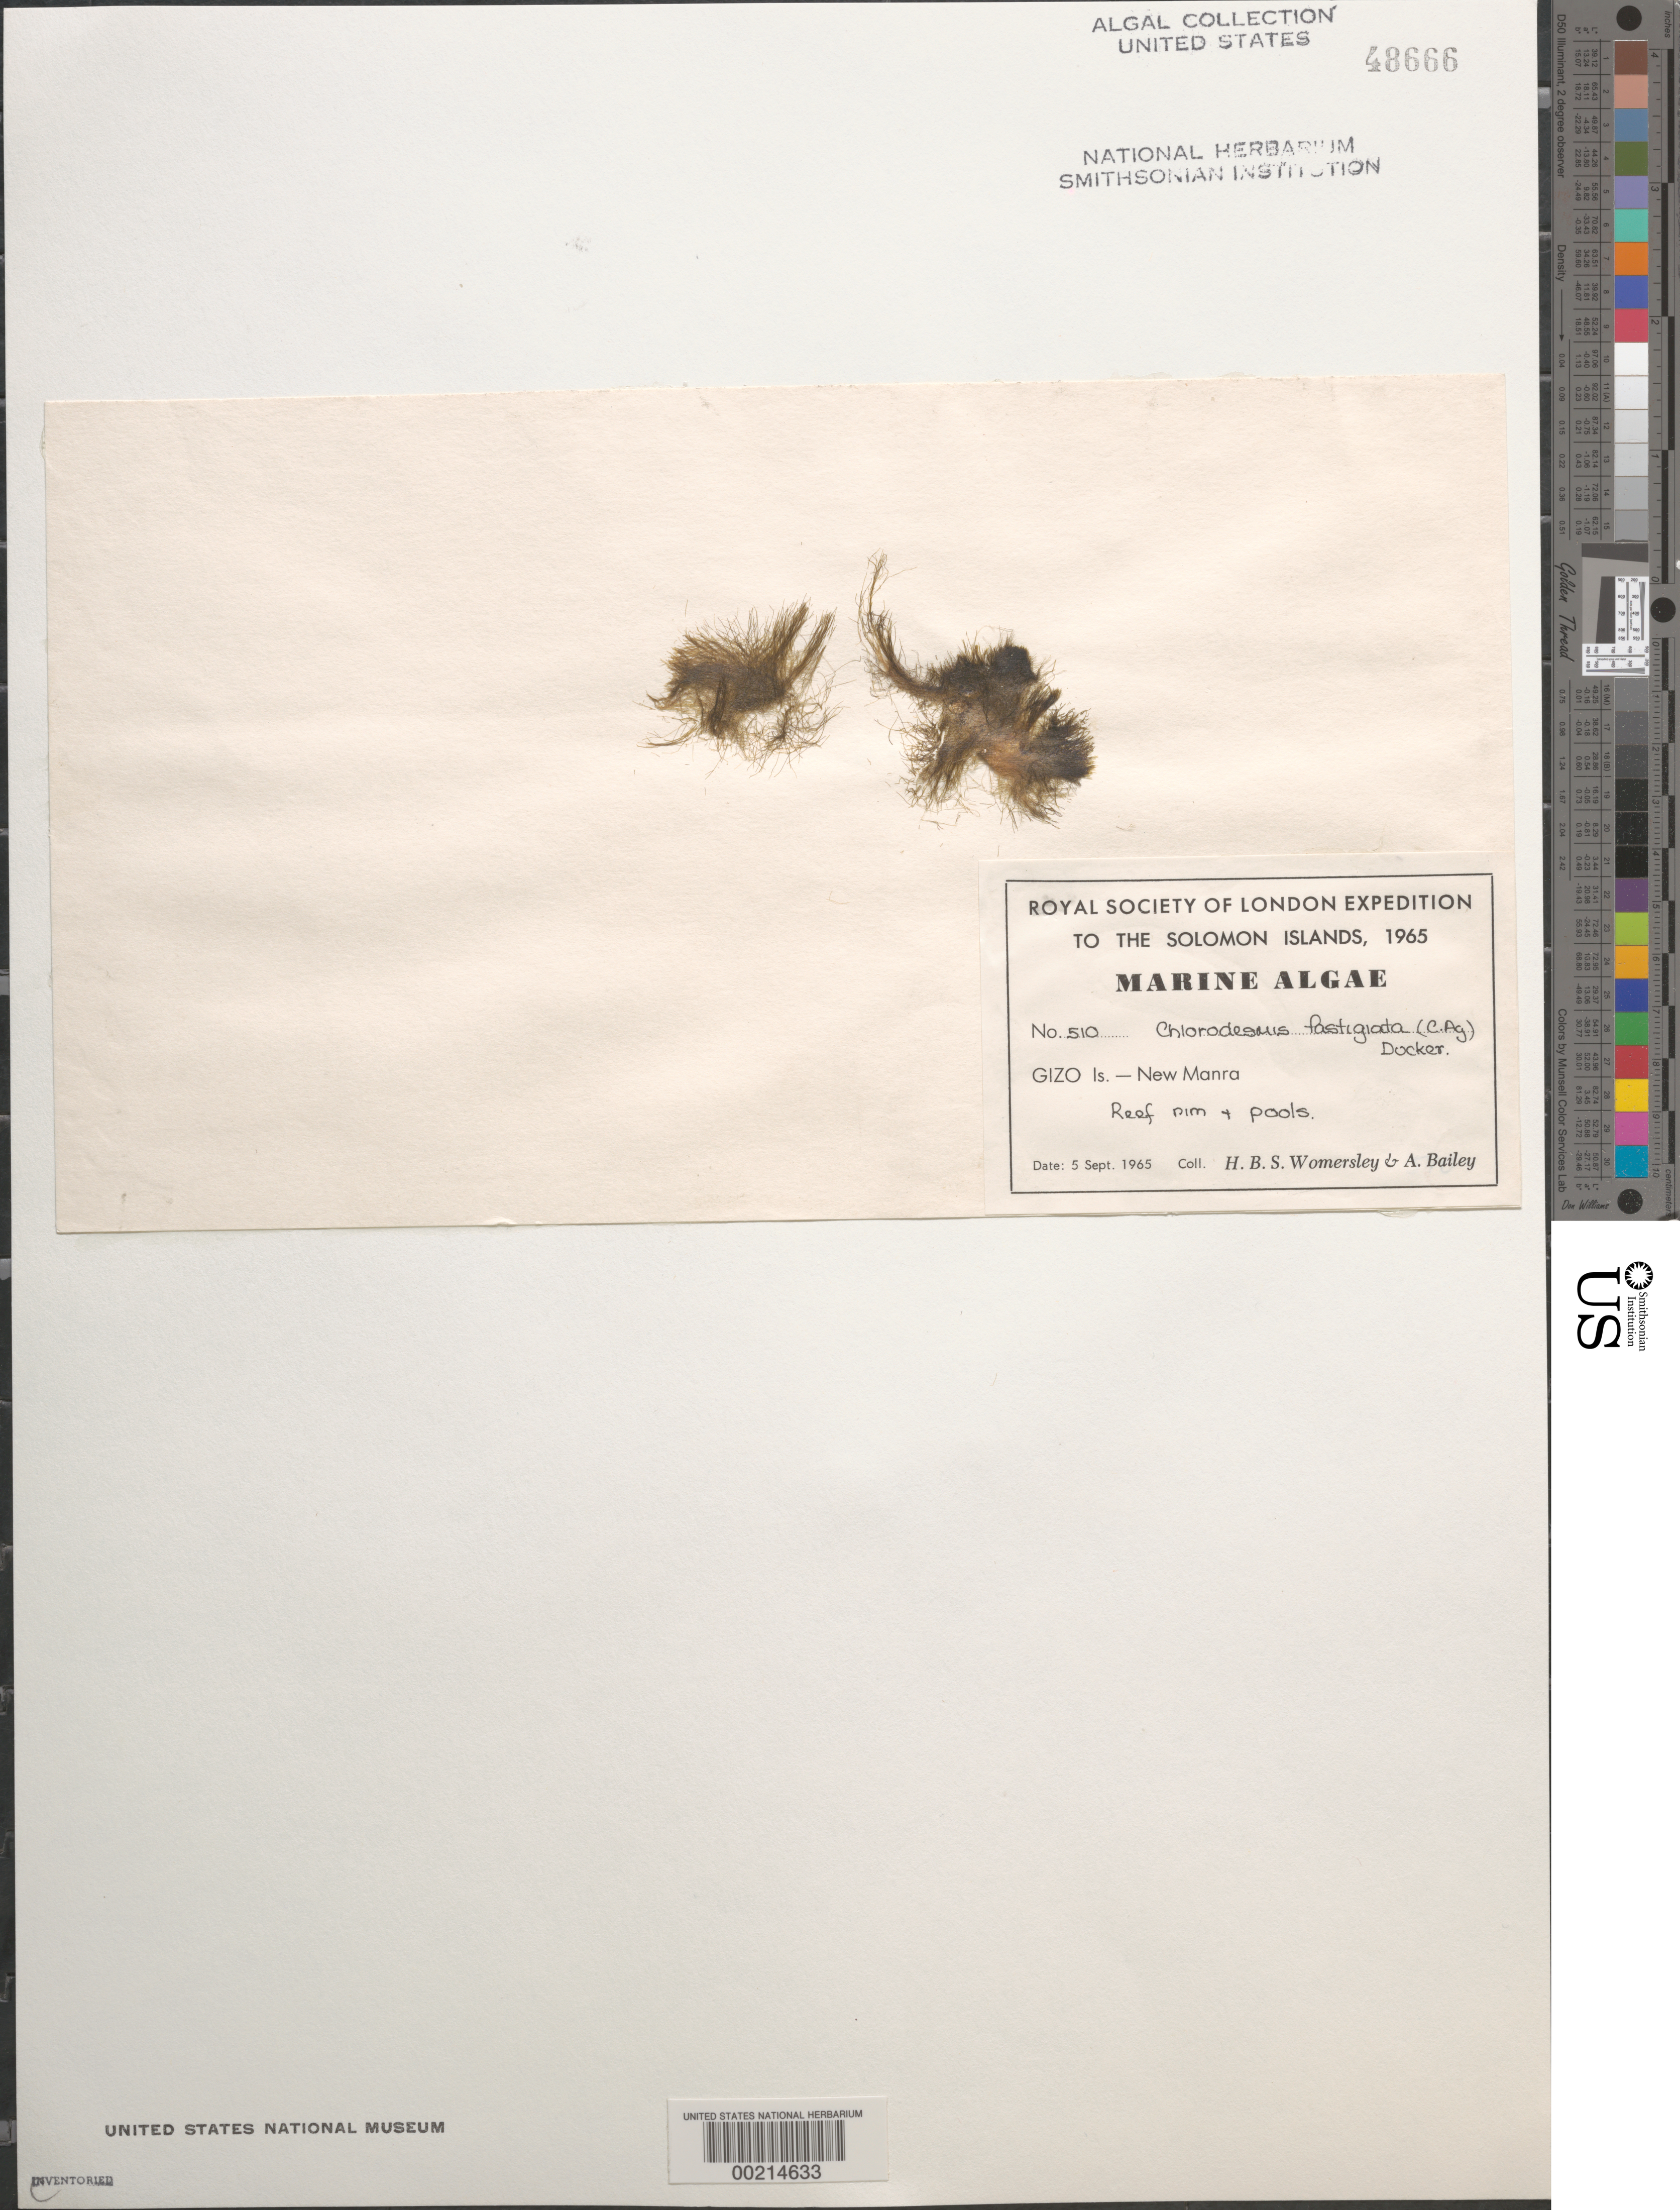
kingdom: Plantae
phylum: Chlorophyta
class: Ulvophyceae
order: Bryopsidales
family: Udoteaceae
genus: Chlorodesmis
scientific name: Chlorodesmis fastigiata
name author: (C. Agardh) S.C. Ducker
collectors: H. B. S. Womersley & A. Bailey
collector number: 510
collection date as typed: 05 Sep 1965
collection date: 1965-09-05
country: Solomon Islands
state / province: Western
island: Ghizo [Gizo]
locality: New Manra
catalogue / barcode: US 48666